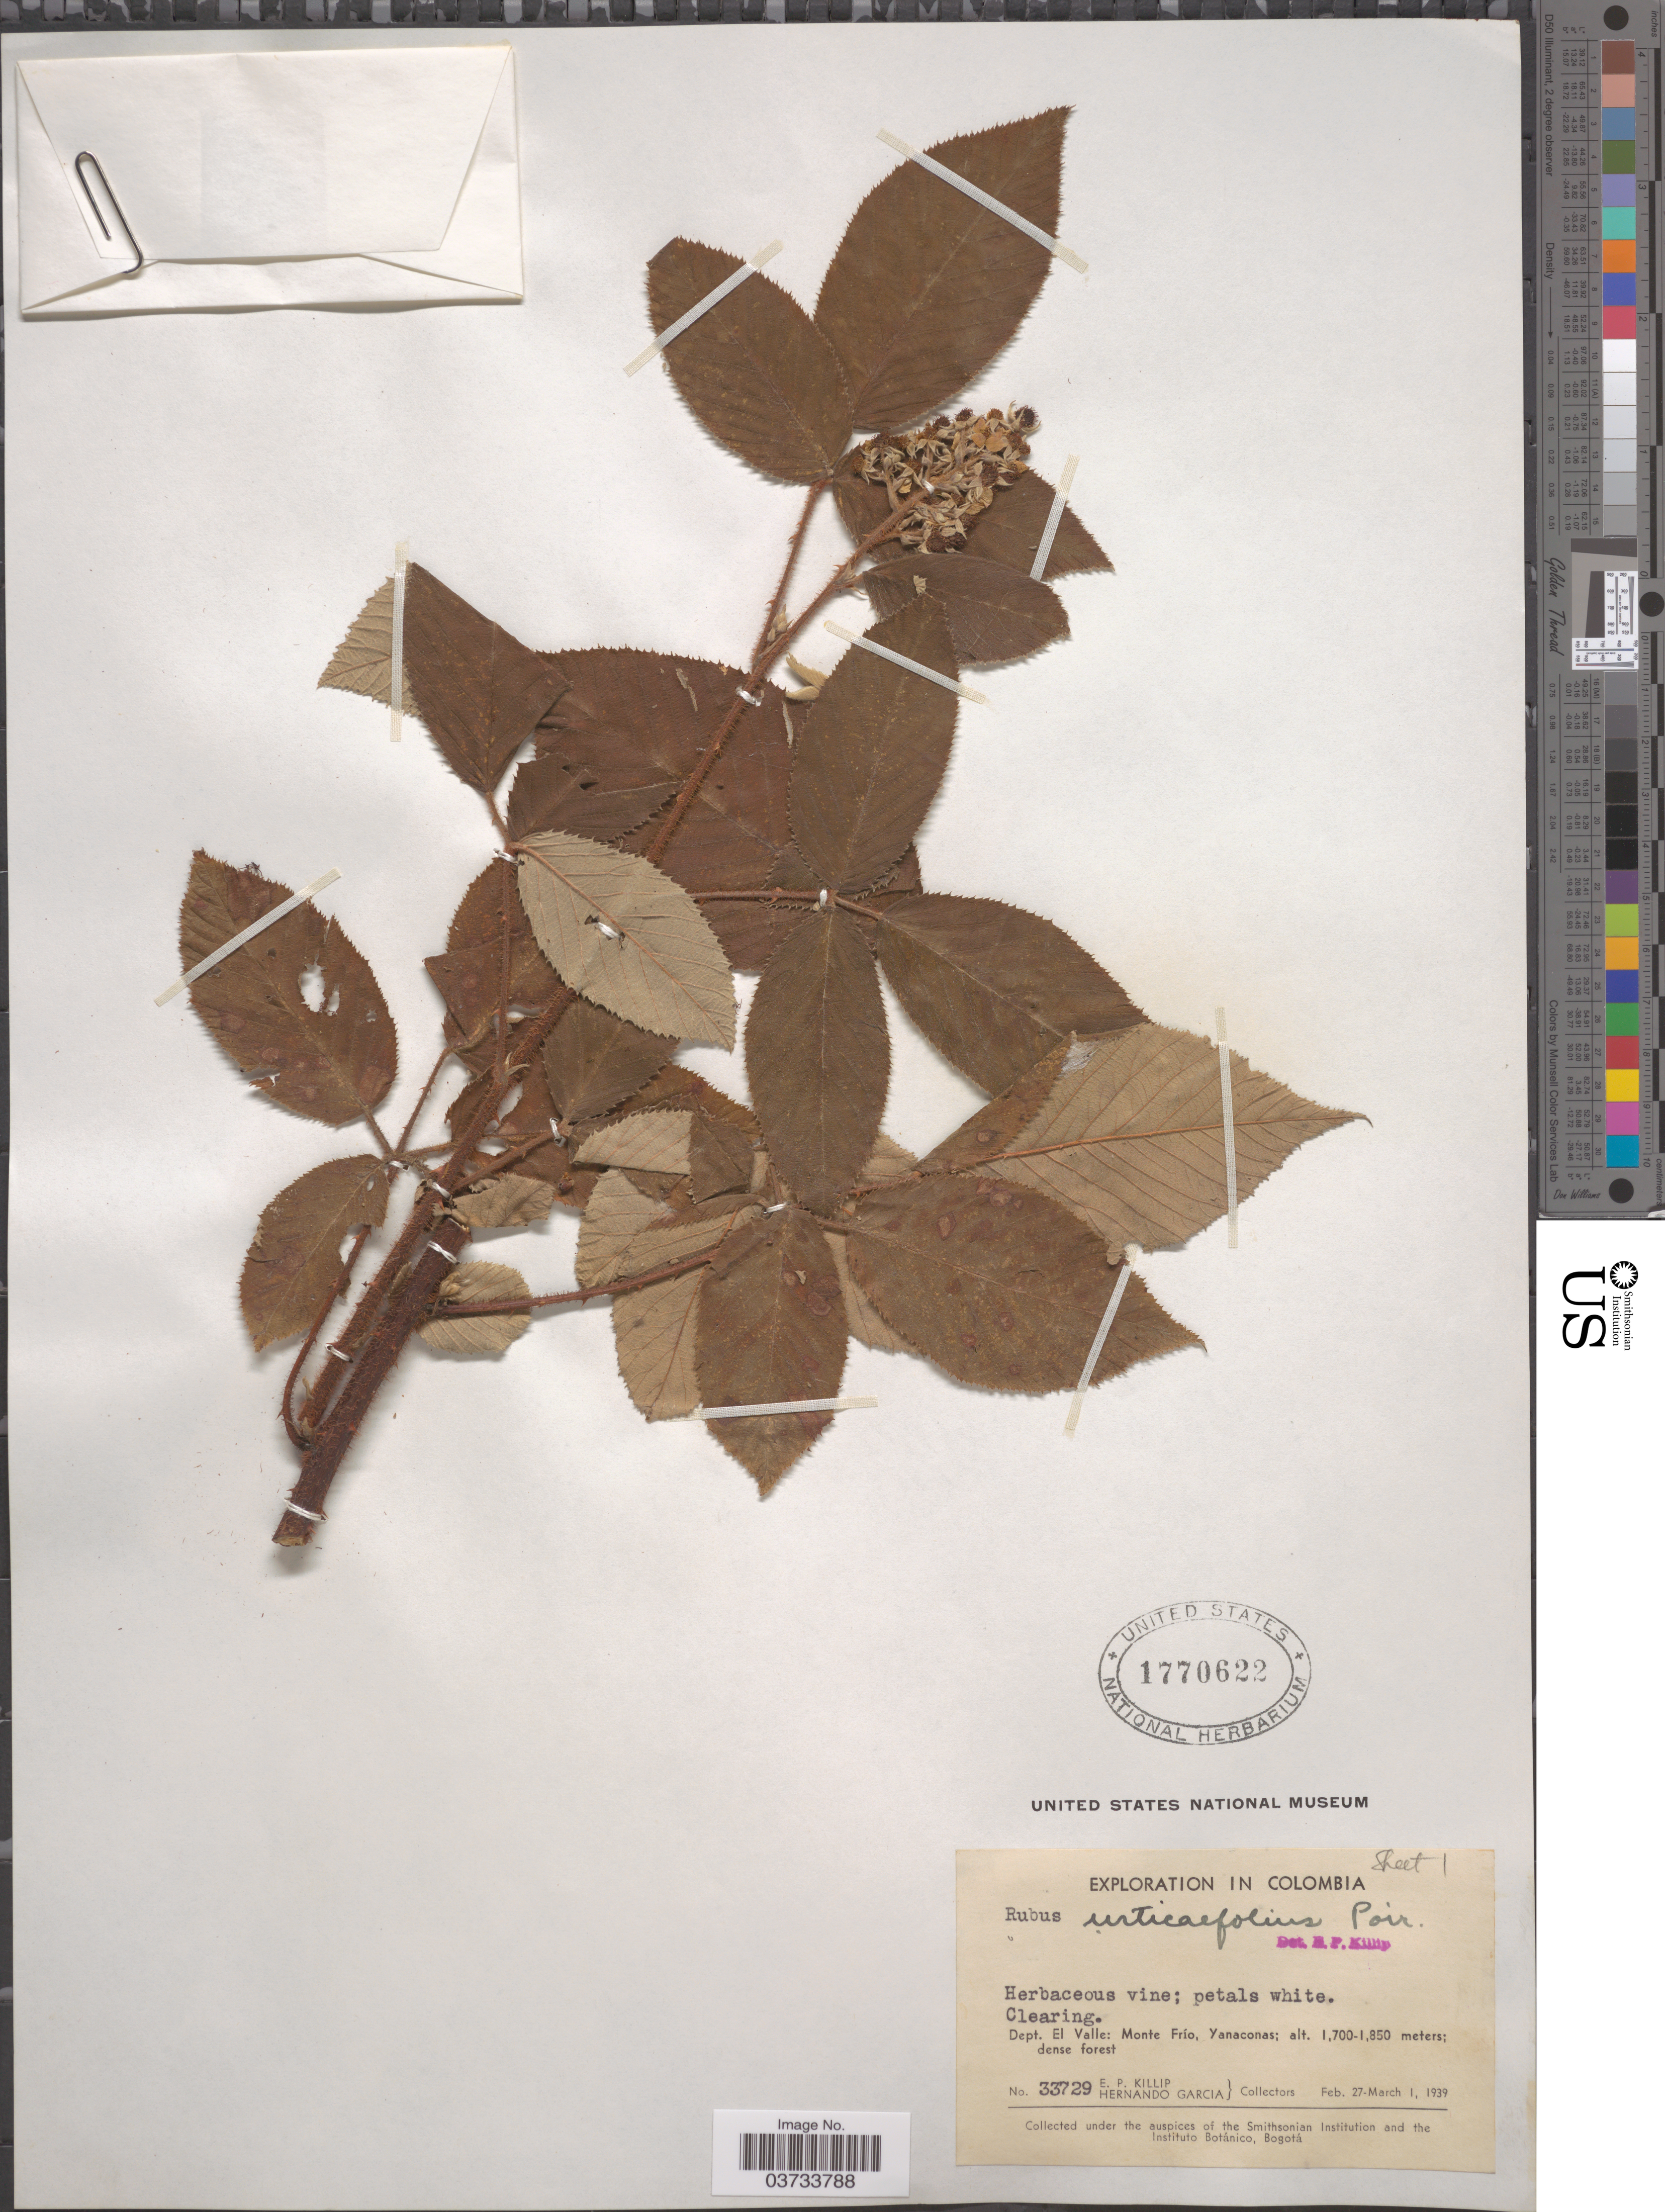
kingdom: Plantae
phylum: Tracheophyta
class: Magnoliopsida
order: Rosales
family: Rosaceae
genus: Rubus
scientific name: Rubus urticifolius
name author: Poir.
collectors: E. P. Killip & H. Garcia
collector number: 33729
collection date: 1939-02-27/1939-03-01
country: Colombia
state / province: Valle del Cauca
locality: Dept. El Valle: Monte Frío, Yanaconas.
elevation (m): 1700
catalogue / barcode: US 1770622